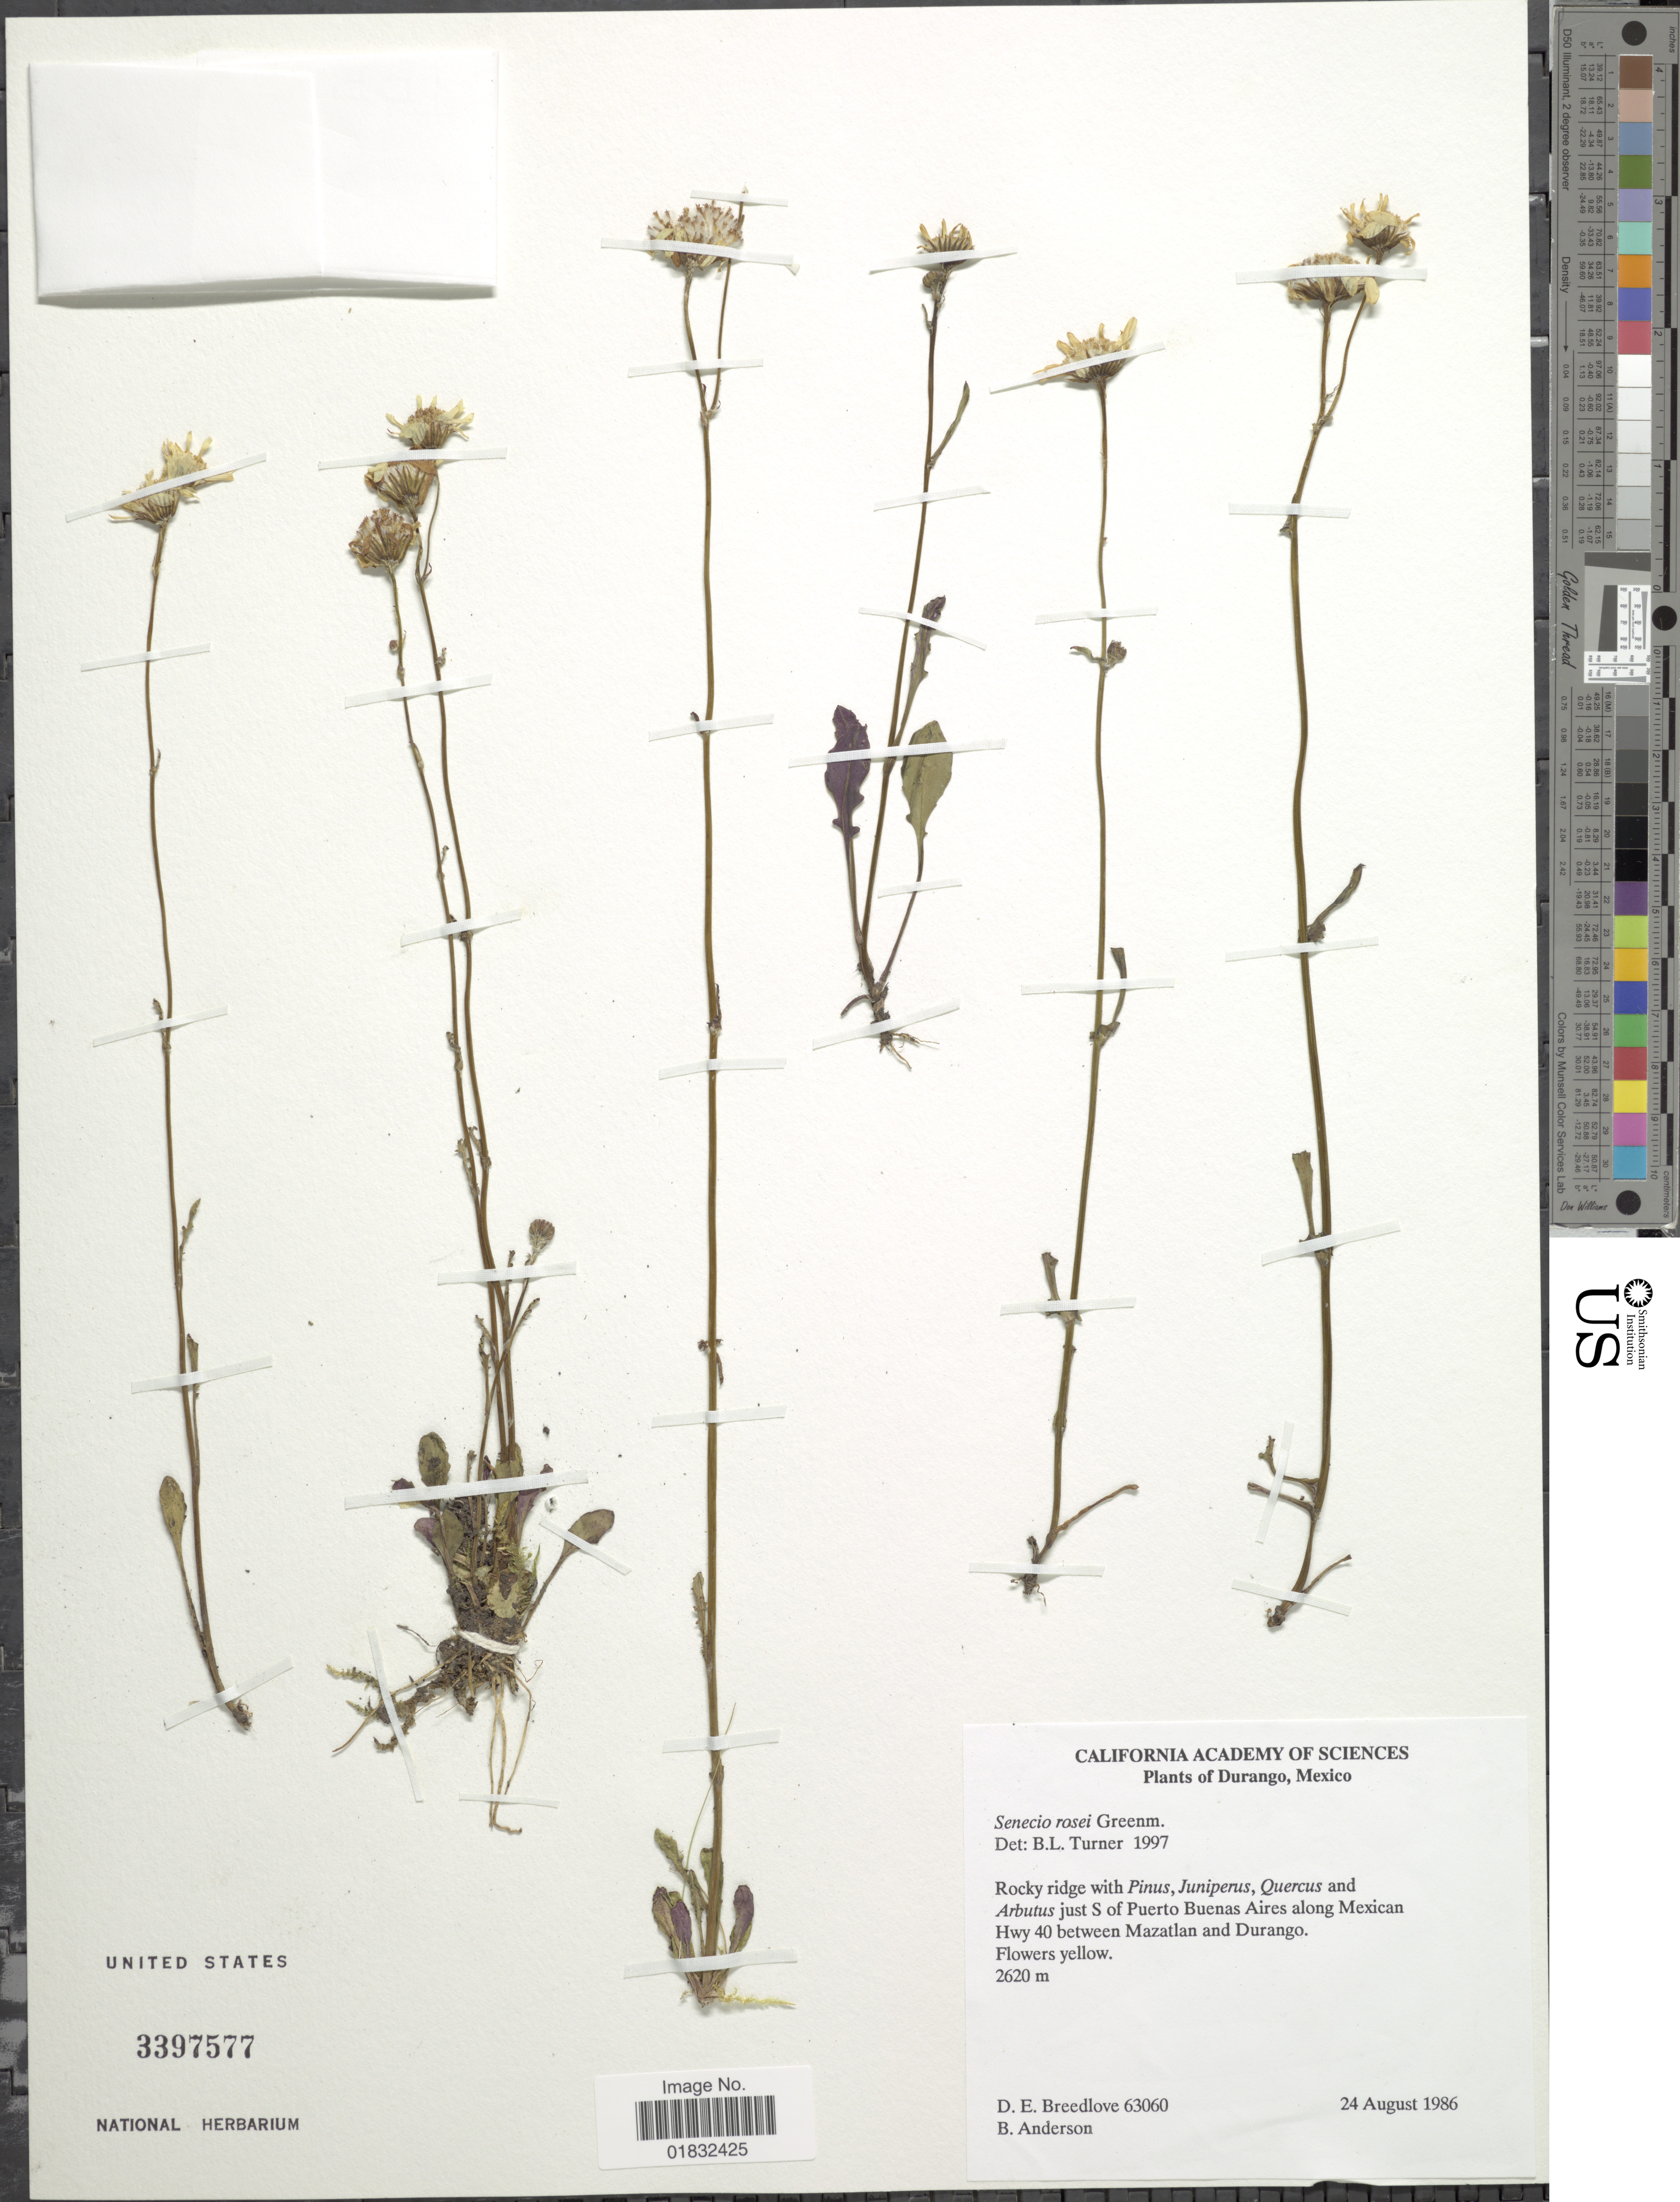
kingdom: Plantae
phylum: Tracheophyta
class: Magnoliopsida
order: Asterales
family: Asteraceae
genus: Packera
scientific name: Packera rosei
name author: (Greenm.) W.A. Weber & Á. Löve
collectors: D. E. Breedlove & B. Anderson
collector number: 63060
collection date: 1986-08-24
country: Mexico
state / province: Durango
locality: Rocky ridge, Just S of Puerto Buenas Aires along Mexican Hwy 40 between Mazatlan and Durango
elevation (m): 2620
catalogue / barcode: US 3397577